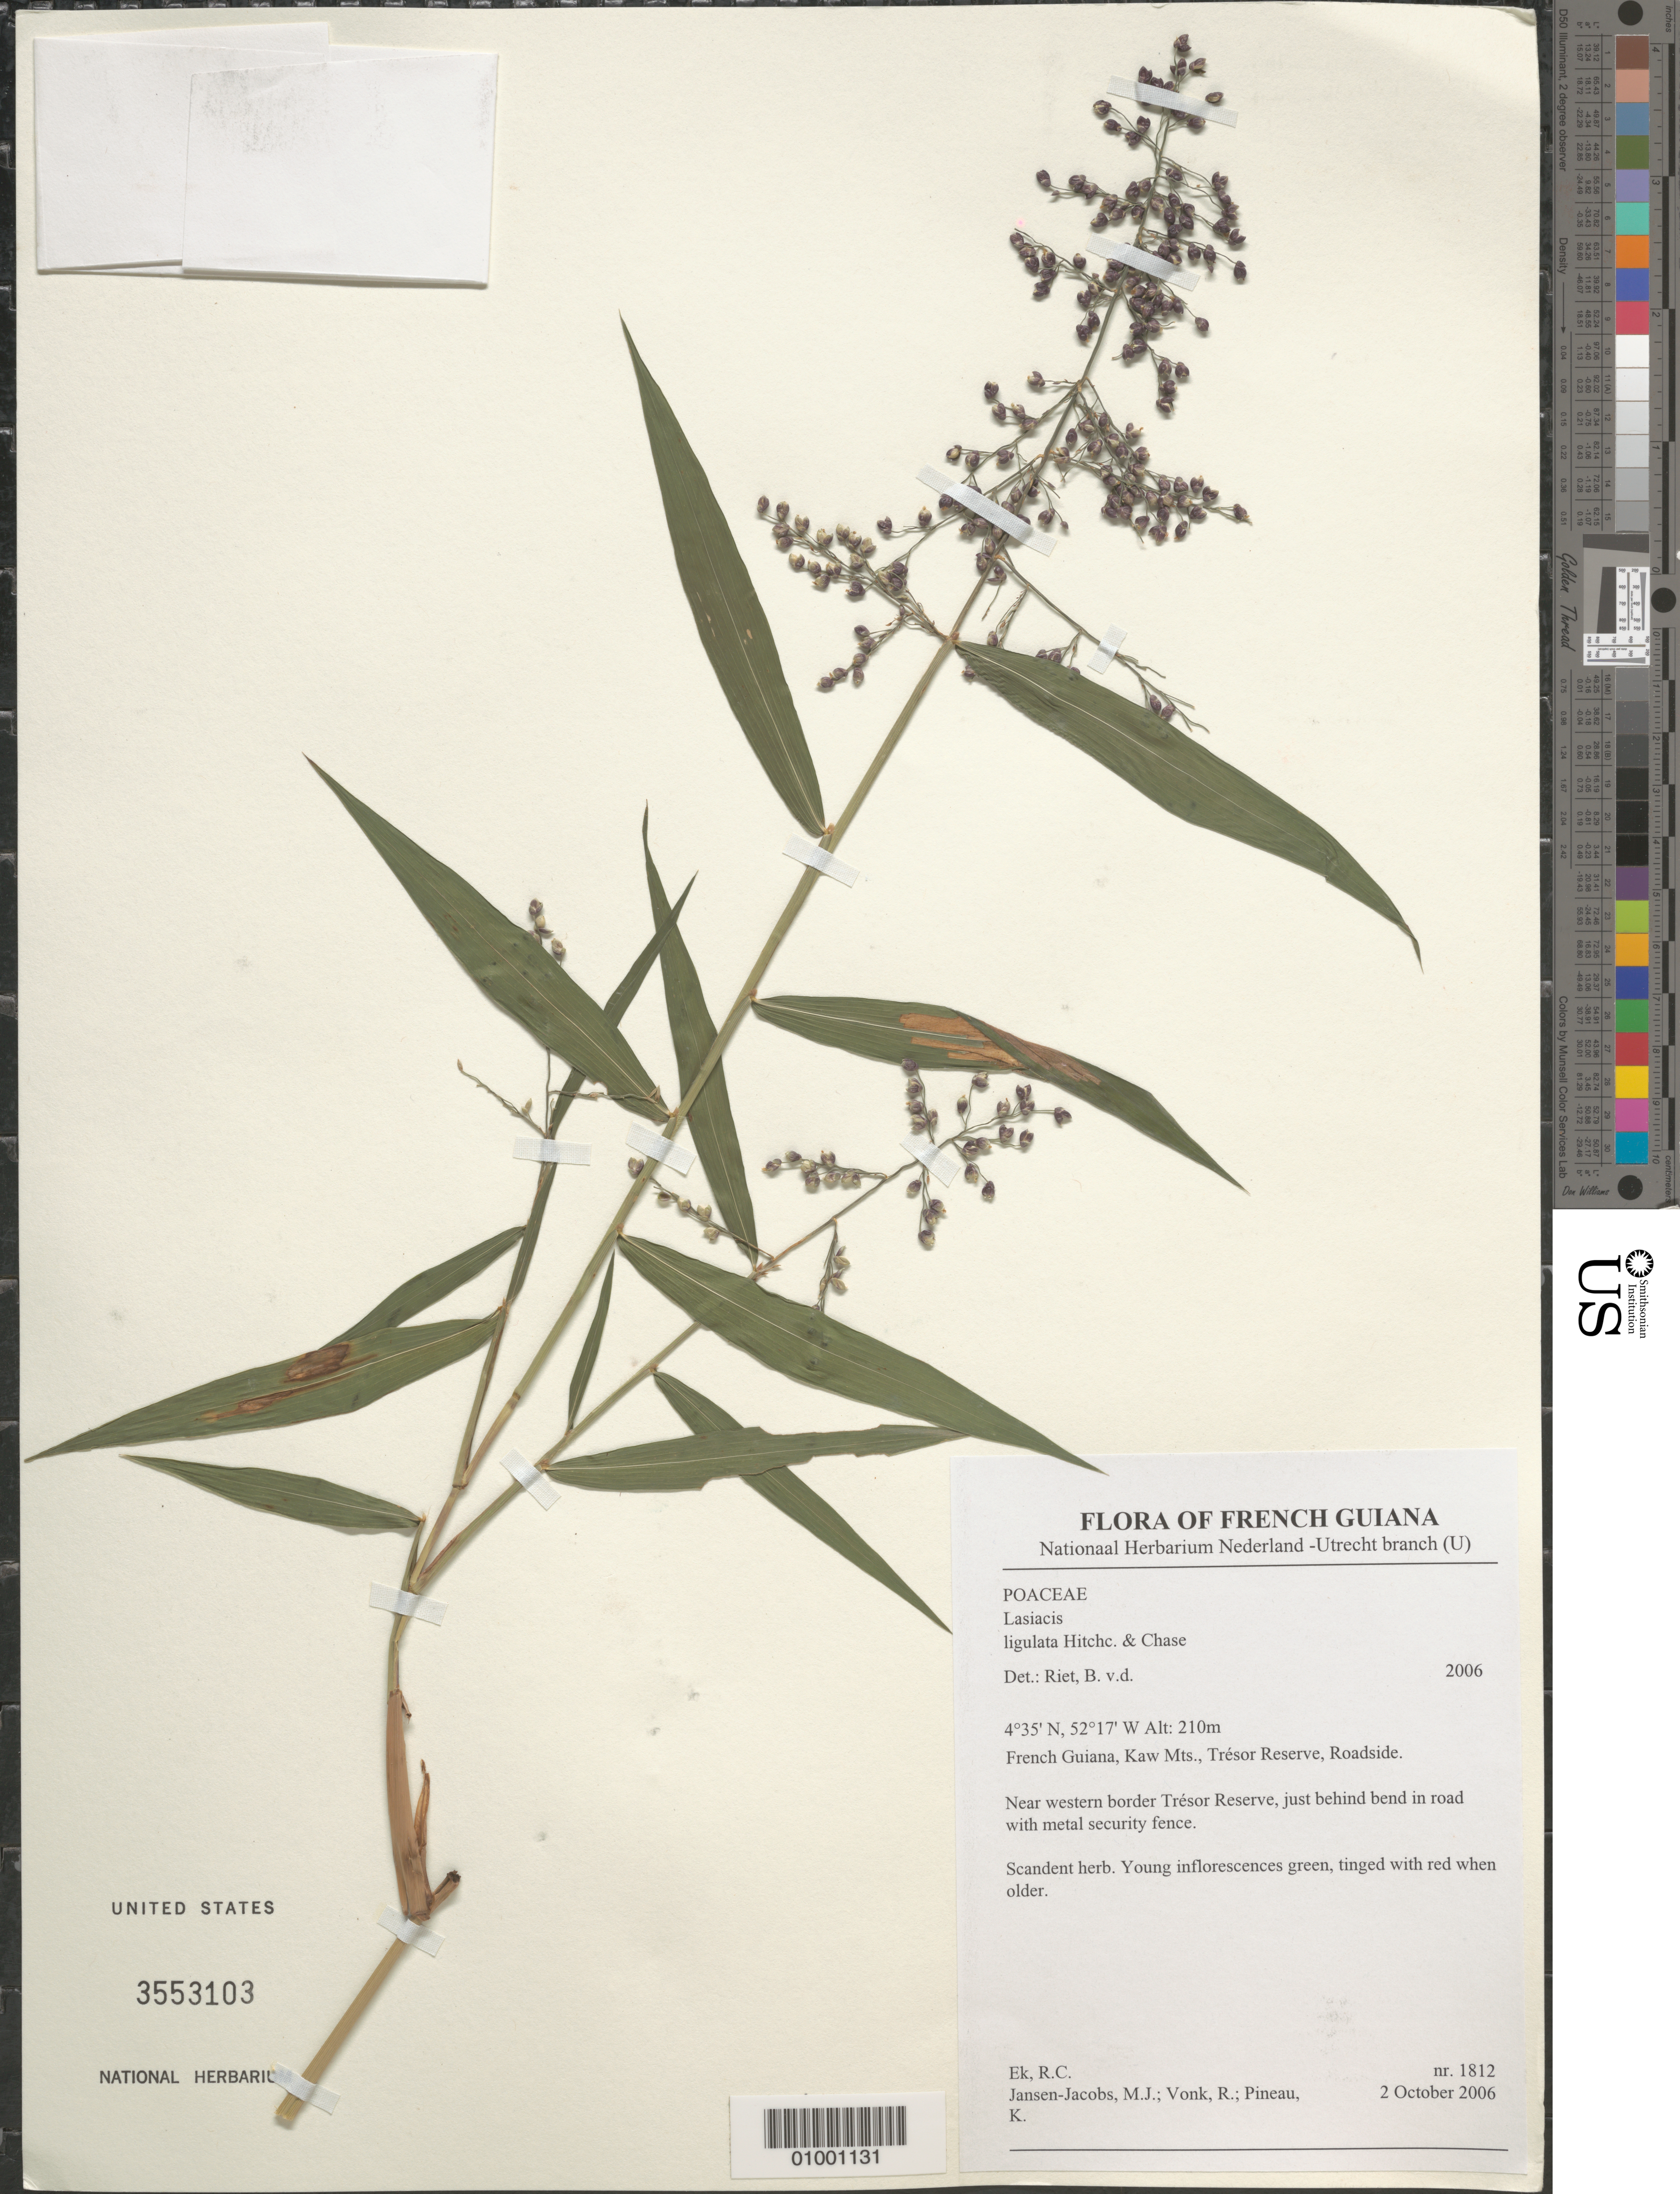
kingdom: Plantae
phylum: Tracheophyta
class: Liliopsida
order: Poales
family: Poaceae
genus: Lasiacis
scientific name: Lasiacis ligulata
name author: Hitchc. & Chase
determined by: Riet, B. P. van de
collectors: R. C. Ek, M. J. Jansen-Jacobs, R. Vonk & K. Pineau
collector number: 1812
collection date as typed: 2-Oct-06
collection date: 2006-10-02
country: French Guiana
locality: Kaw Mts., Trésor Reserve, near western border Trésor Reserve, in bend in road with metal security fence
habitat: Roadside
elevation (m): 210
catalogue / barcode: US 3553103